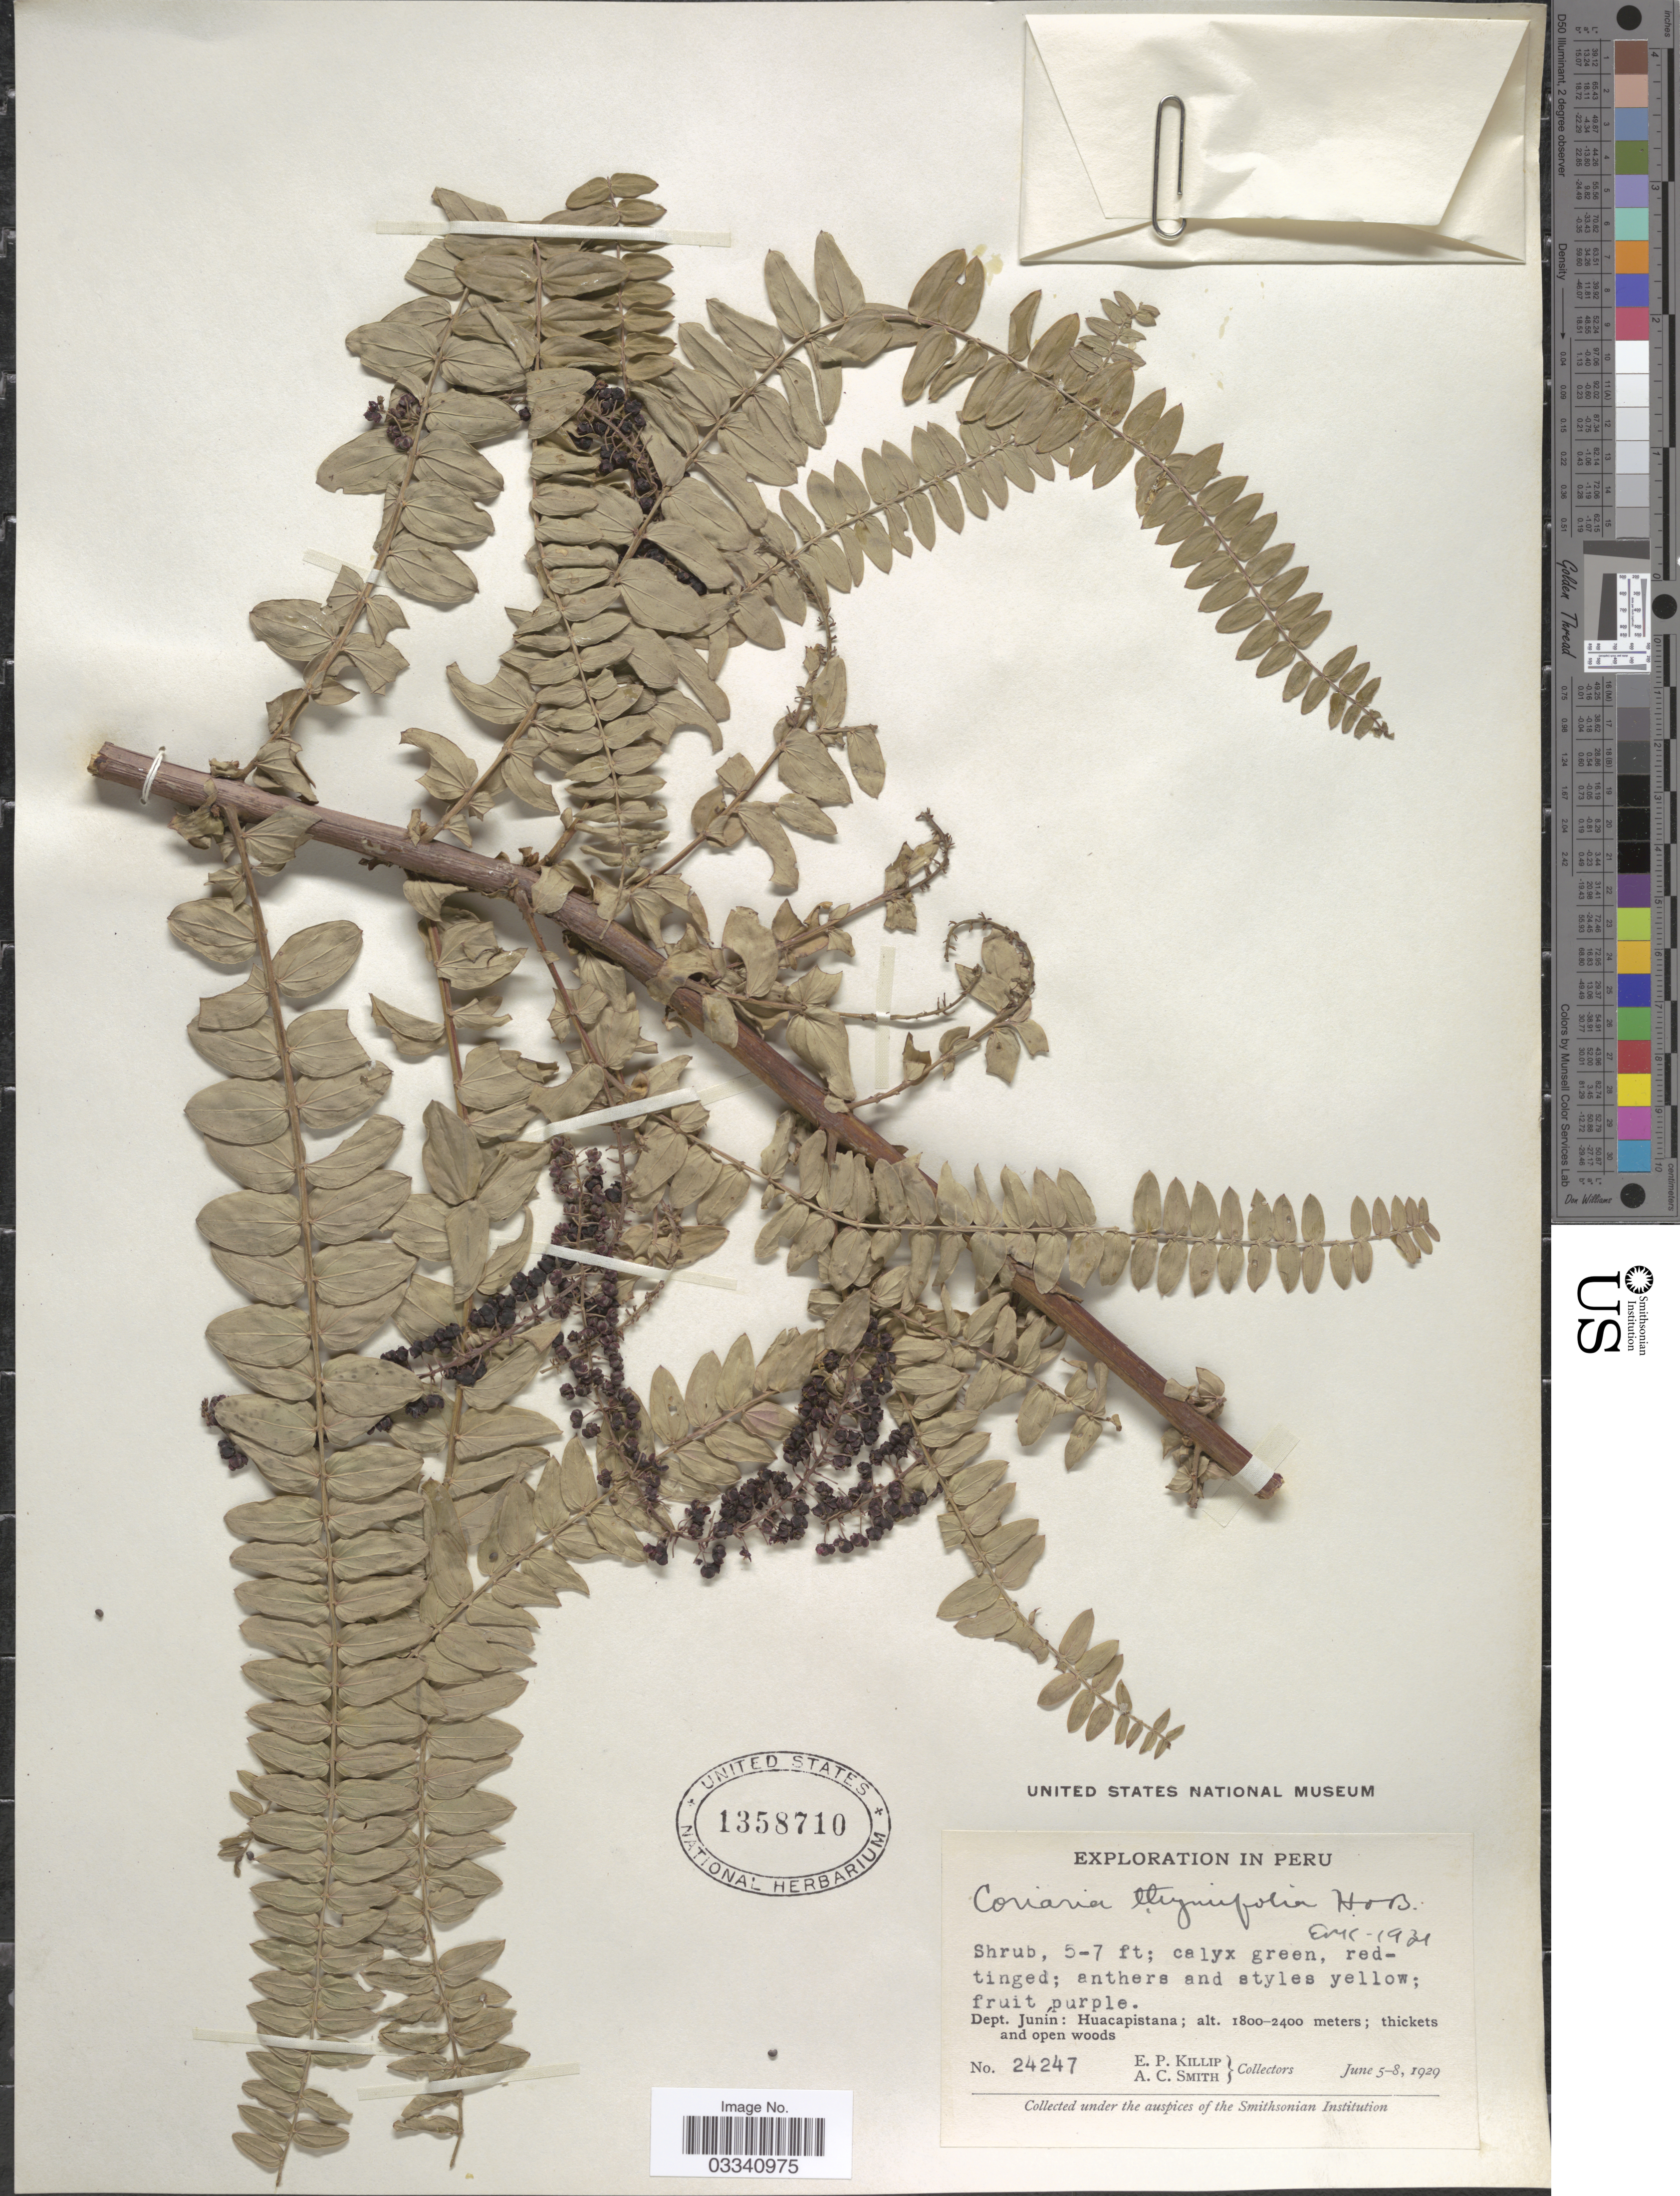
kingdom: Plantae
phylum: Tracheophyta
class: Magnoliopsida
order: Cucurbitales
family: Coriariaceae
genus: Coriaria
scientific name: Coriaria ruscifolia subsp. microphylla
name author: (Poir.) L.E. Skog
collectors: E. P. Killip & A. C. Smith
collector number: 24247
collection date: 1929-06-05/1929-06-08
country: Peru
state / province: Junín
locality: Dept. Junín: Huacapistana.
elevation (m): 1800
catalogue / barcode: US 1358710